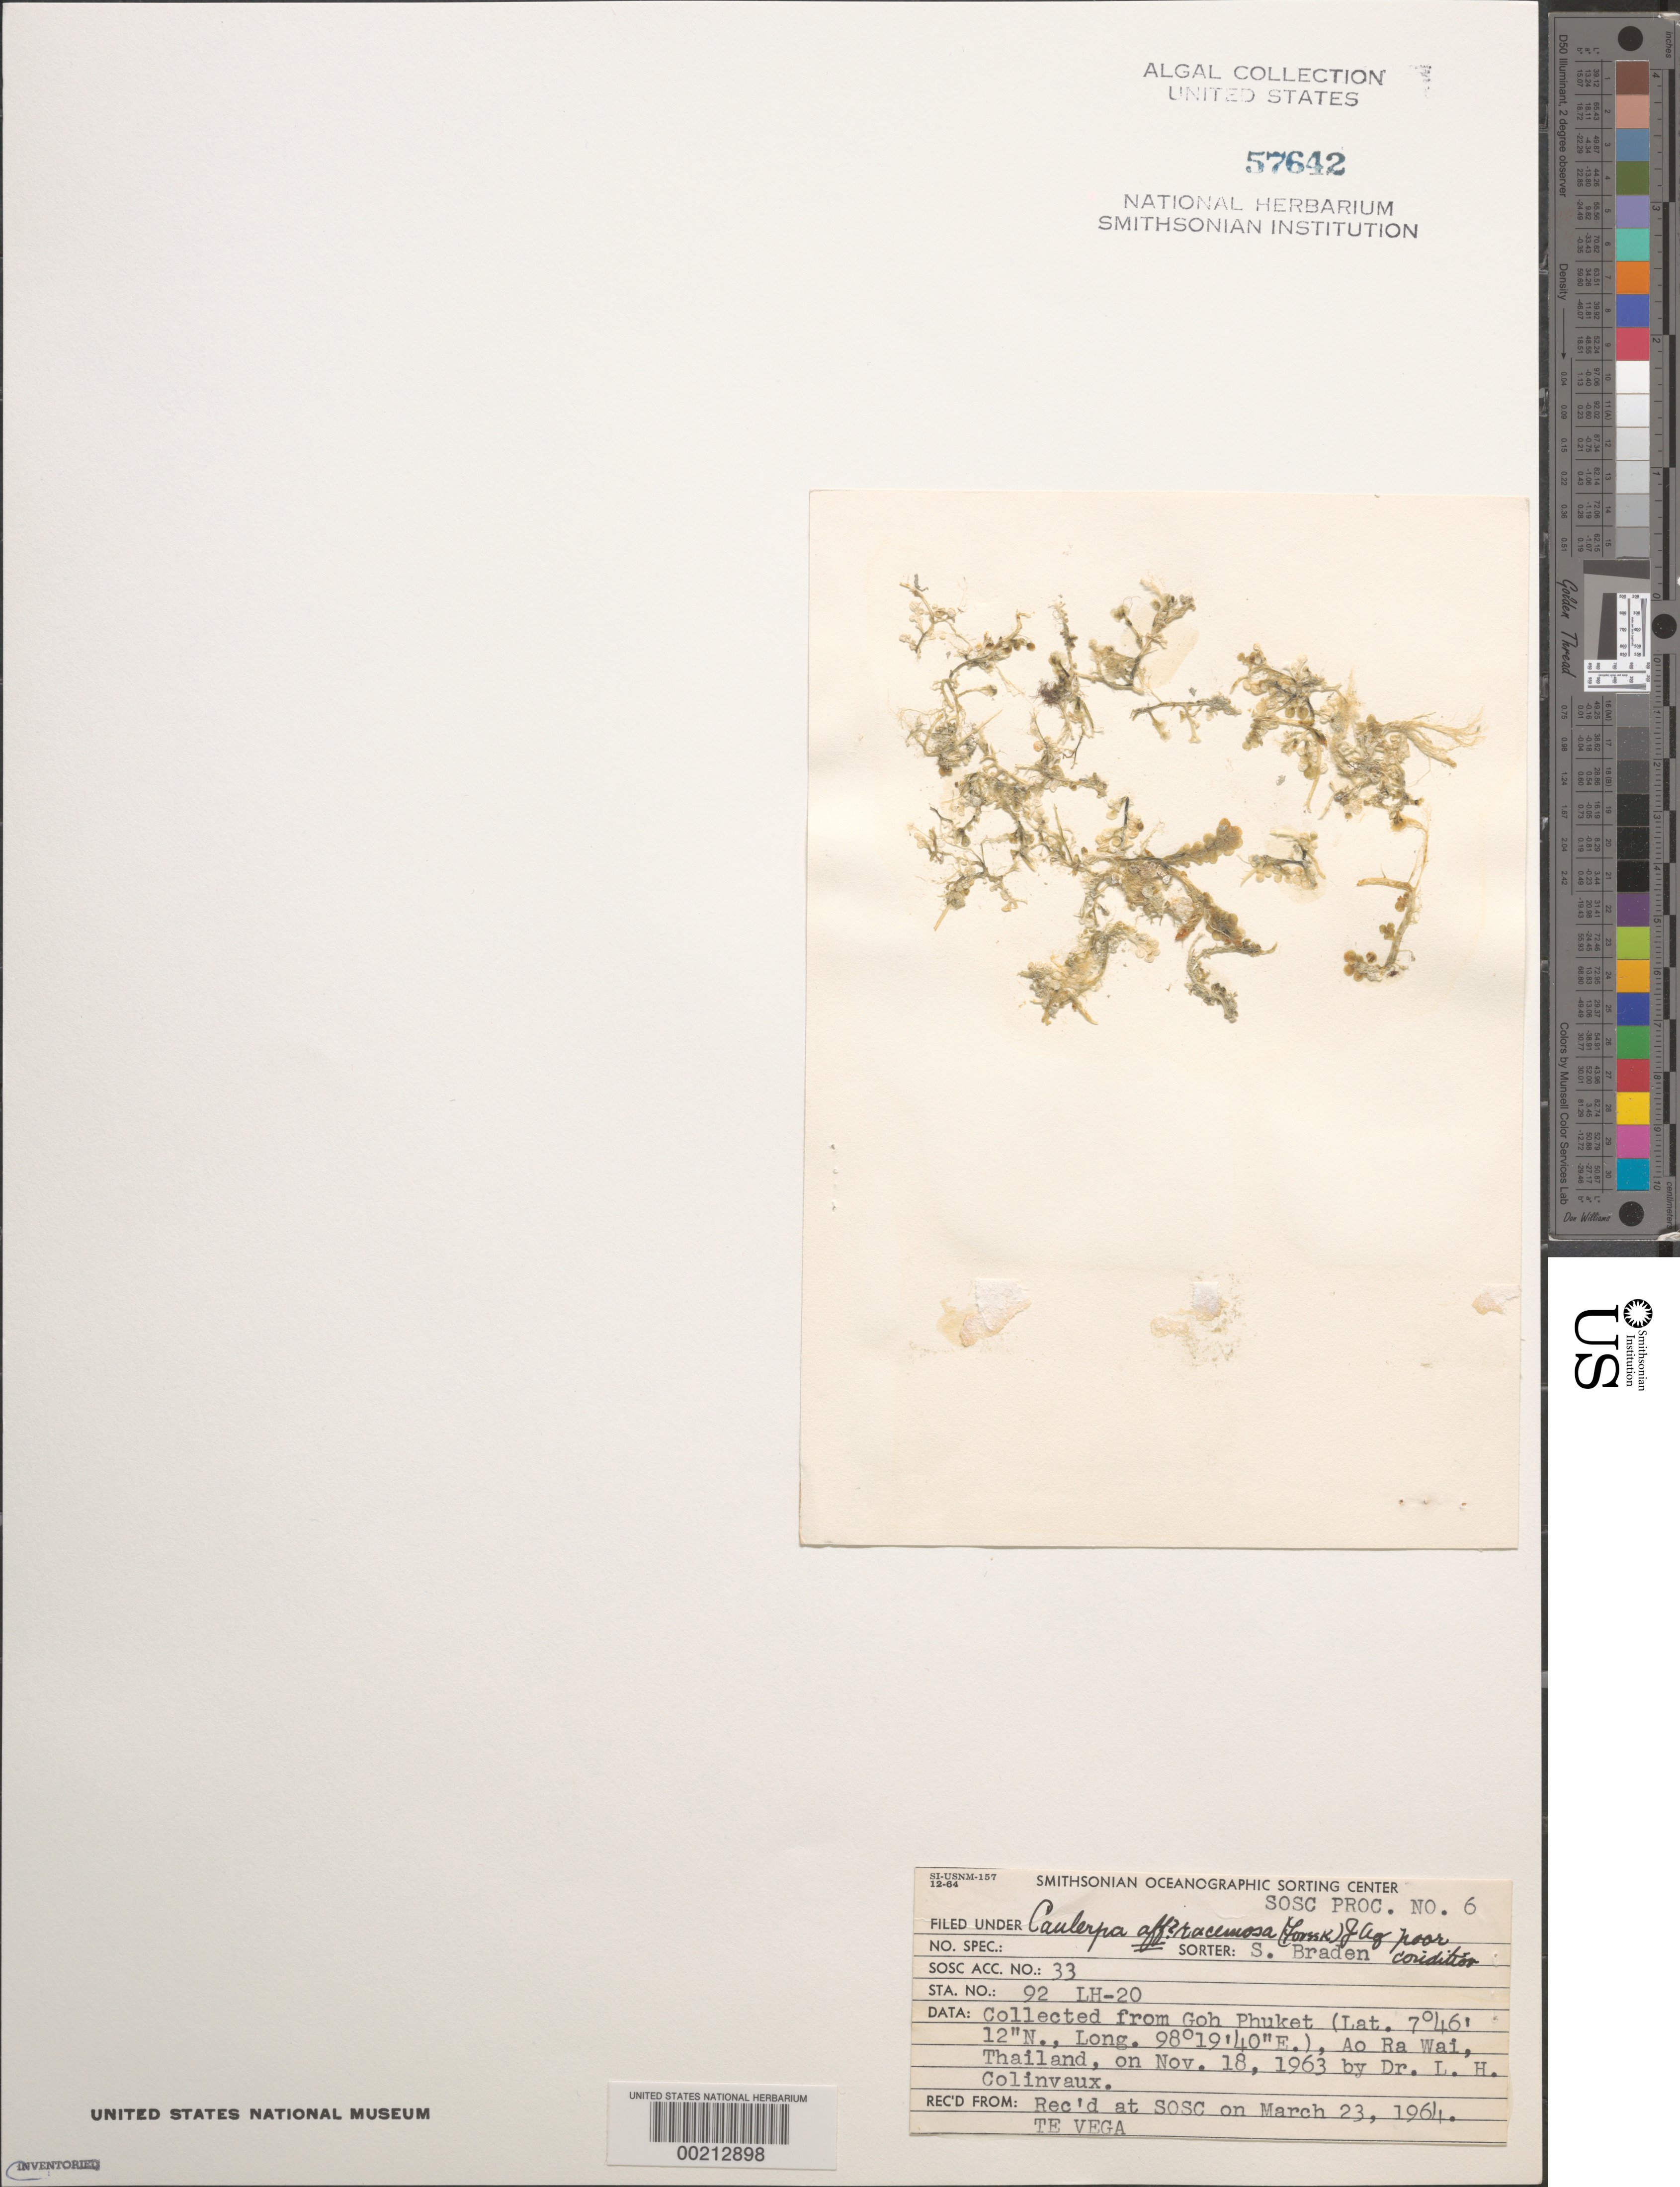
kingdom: Plantae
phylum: Chlorophyta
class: Ulvophyceae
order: Bryopsidales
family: Caulerpaceae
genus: Caulerpa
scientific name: Caulerpa racemosa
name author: (Forssk.) J. Agardh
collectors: L. Hillis-Colinvaux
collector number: Lh-20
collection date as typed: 18 Nov 1963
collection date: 1963-11-18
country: Thailand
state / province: Phuket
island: Phuket Island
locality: Ao Ra Wai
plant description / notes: Te Vega Cruise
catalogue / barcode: US 57642